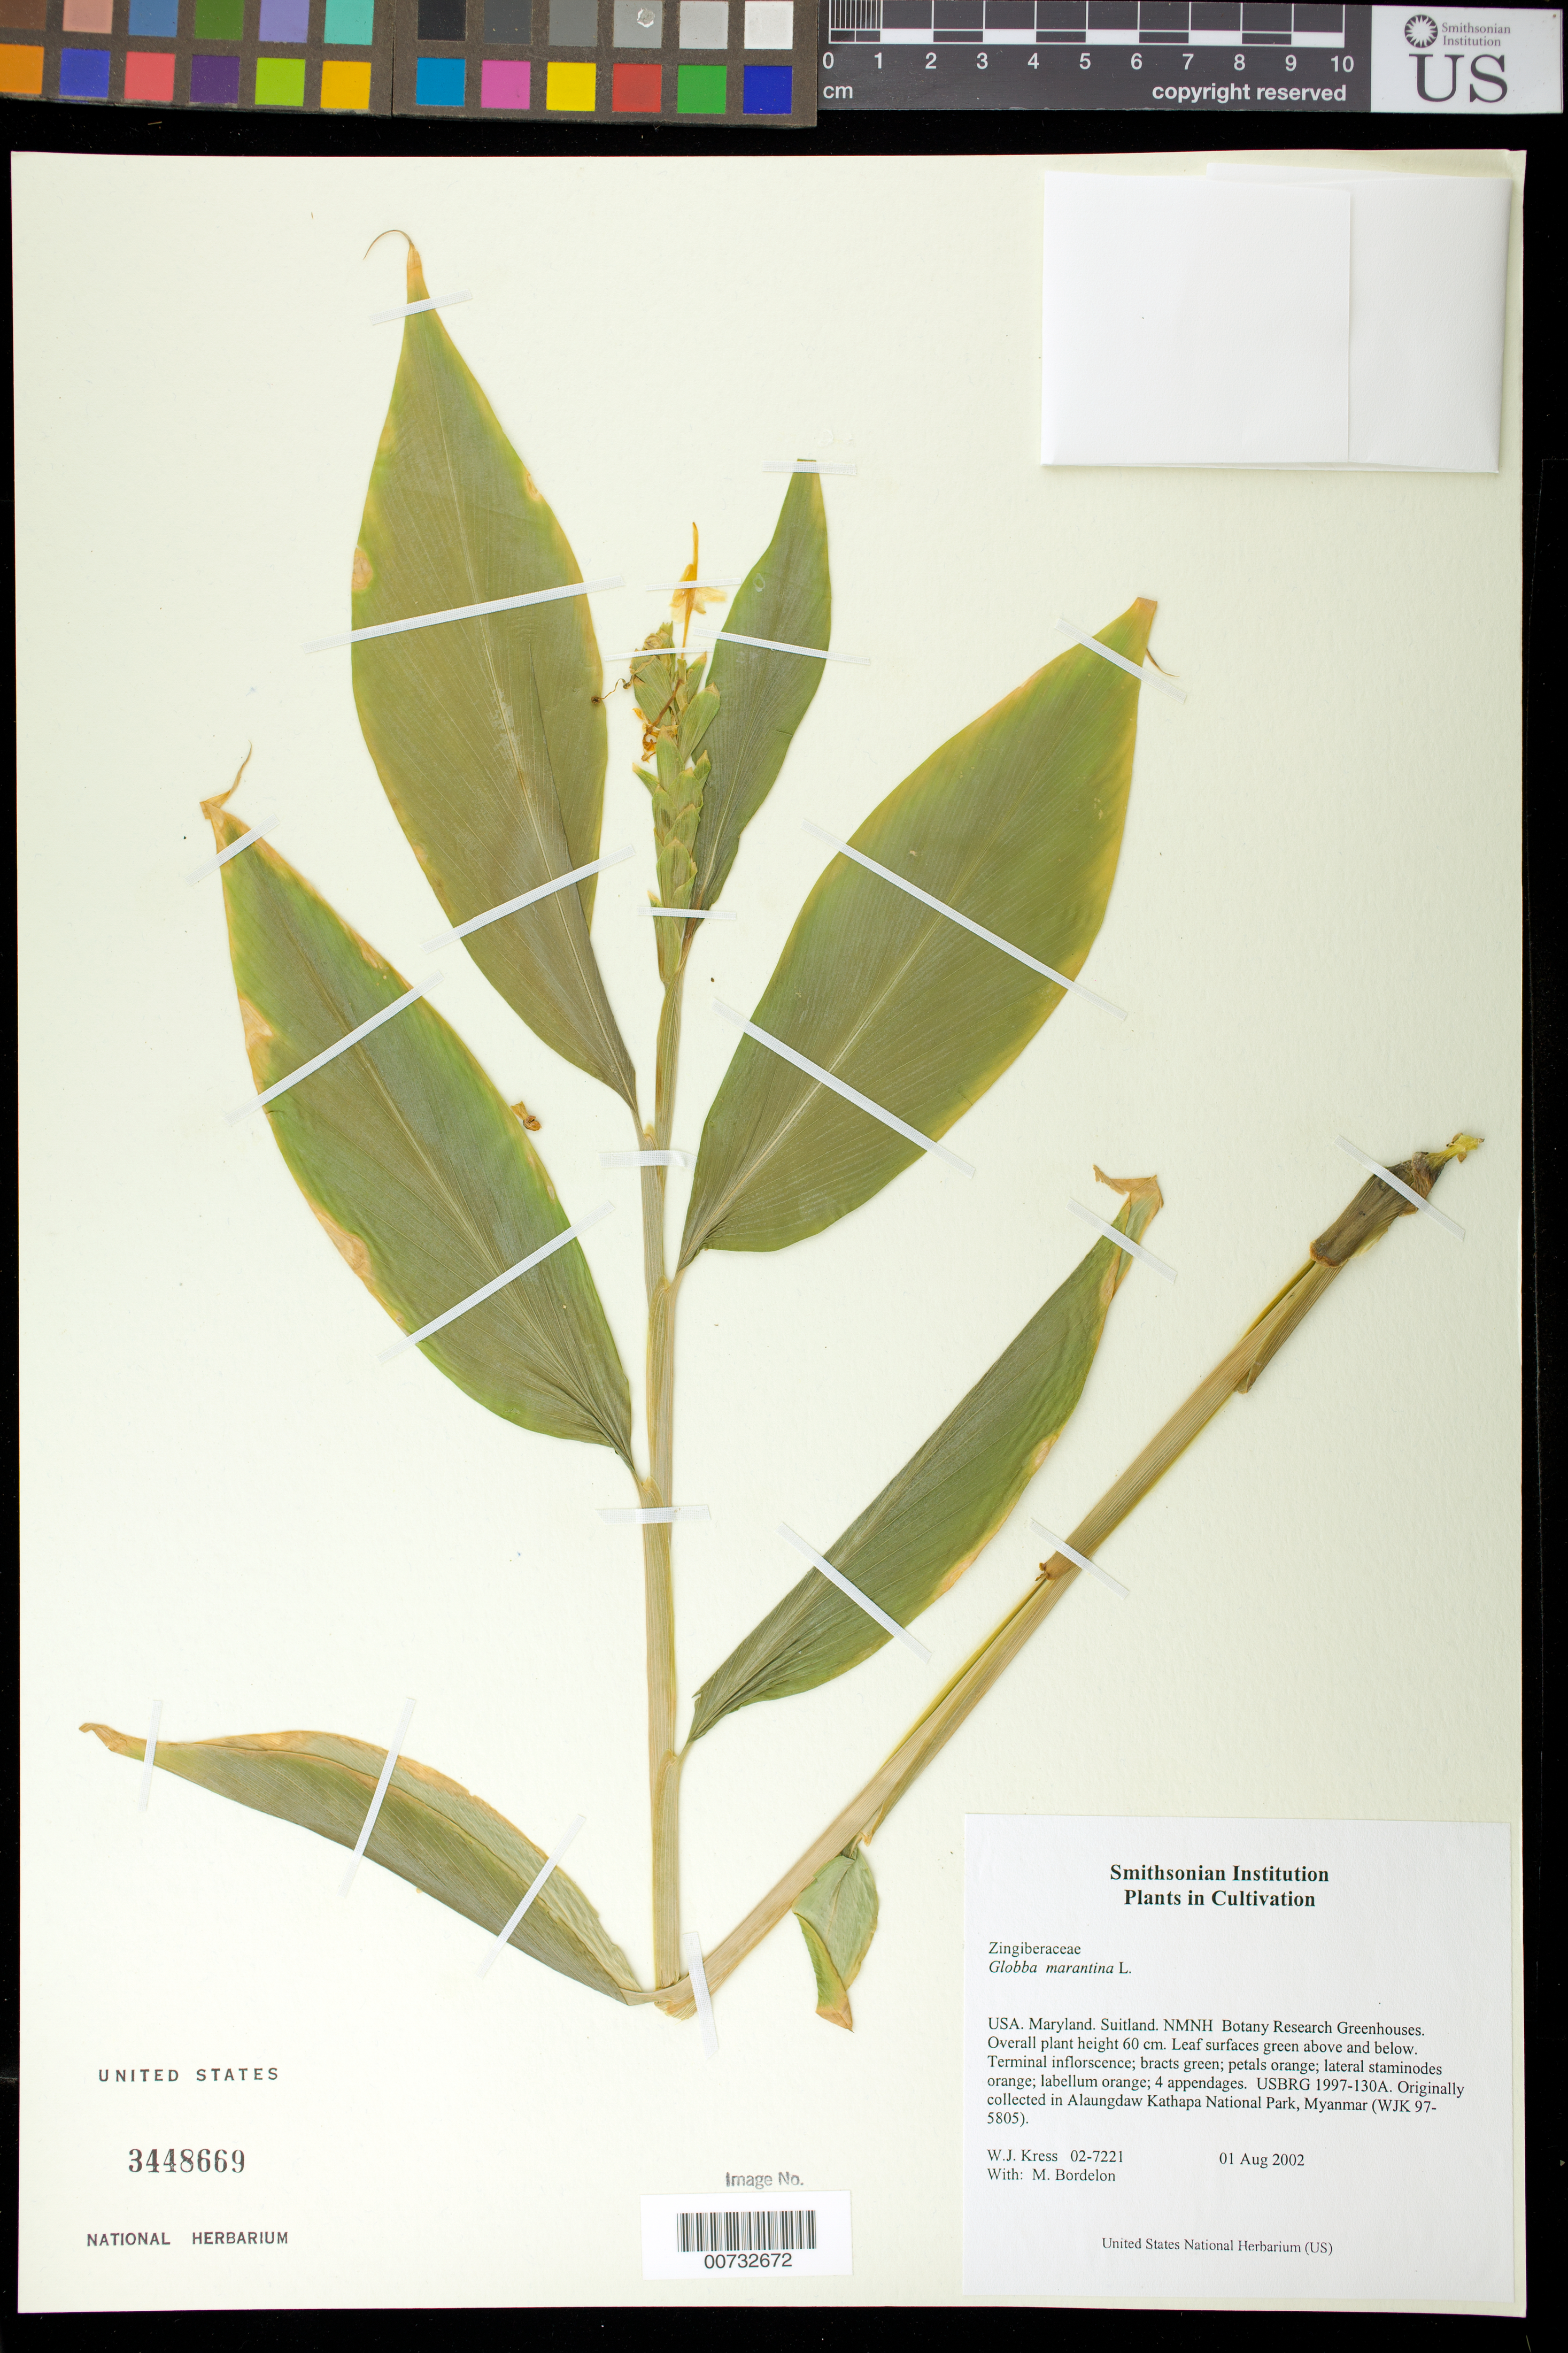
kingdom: Plantae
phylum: Tracheophyta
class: Liliopsida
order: Zingiberales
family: Zingiberaceae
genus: Globba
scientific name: Globba marantina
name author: L.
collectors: W. J. Kress & M. Bordelon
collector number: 02-7221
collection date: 2002-08-01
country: United States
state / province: Maryland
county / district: Prince George's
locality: NMNH Botany Research Greenhouses. Suitland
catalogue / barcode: US 3448669